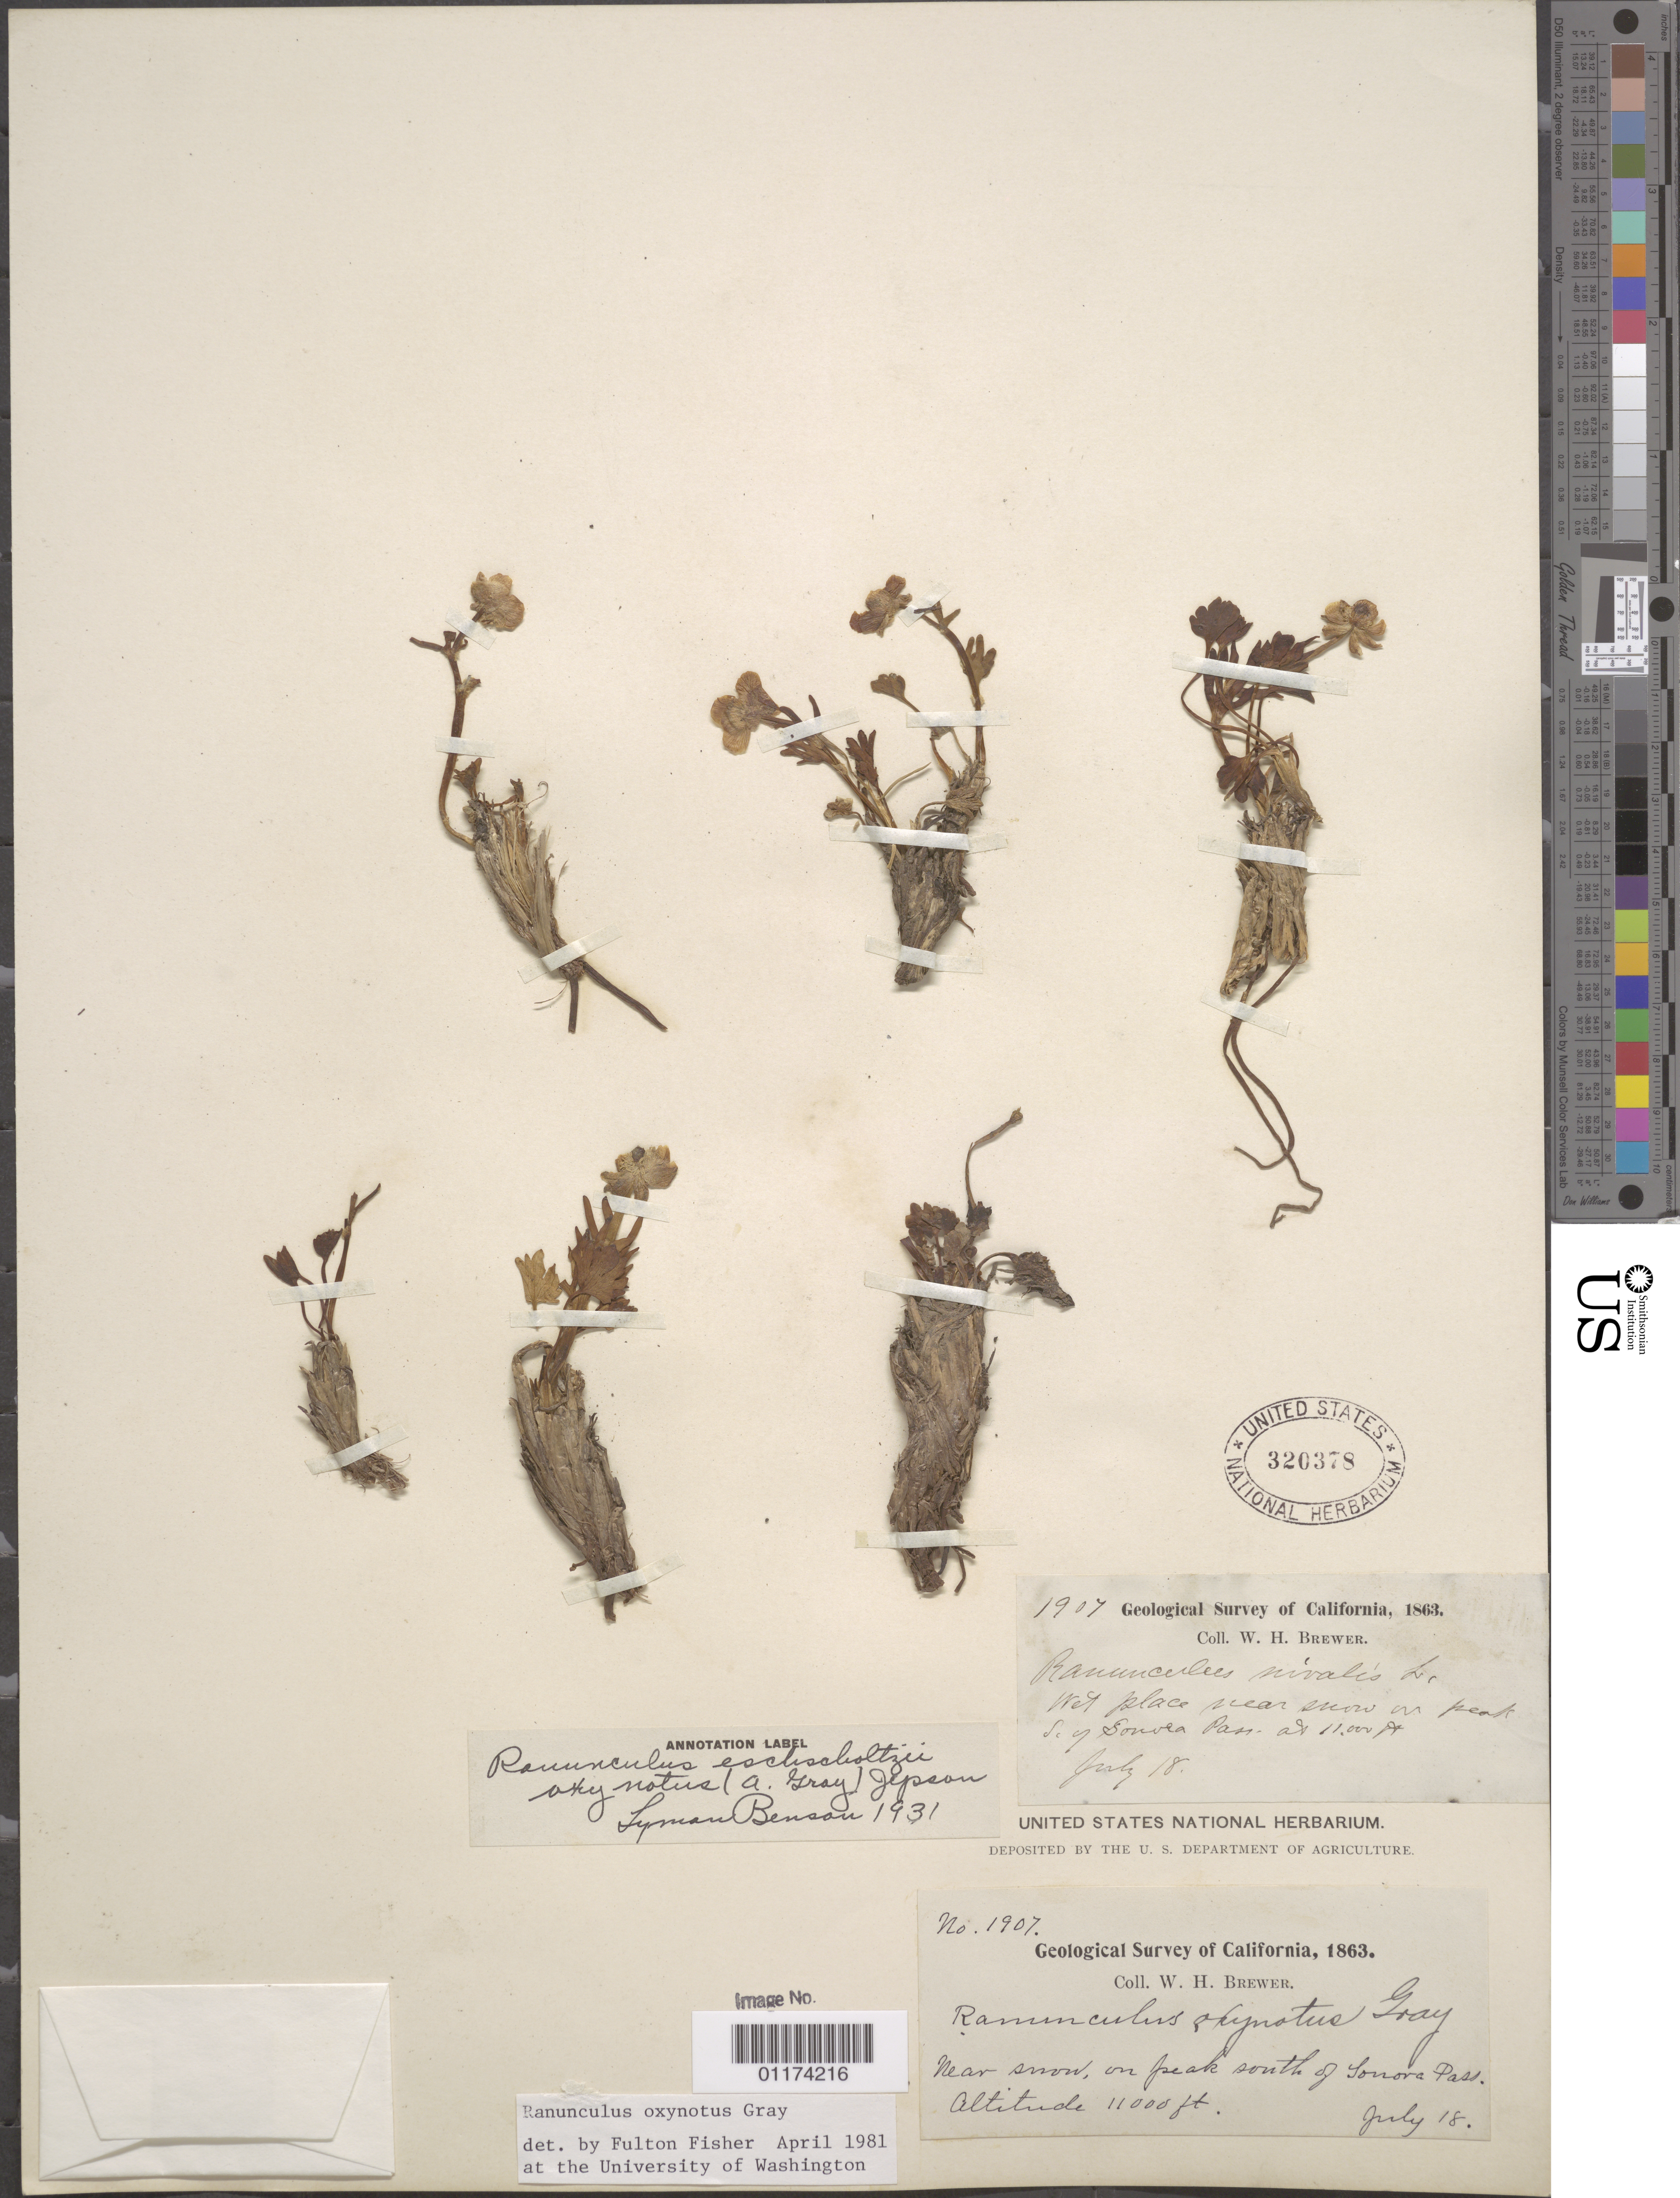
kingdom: Plantae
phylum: Tracheophyta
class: Magnoliopsida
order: Ranunculales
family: Ranunculaceae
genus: Ranunculus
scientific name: Ranunculus oxynotus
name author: A. Gray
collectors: W. H. Brewer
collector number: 1907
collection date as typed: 18 Jul 1863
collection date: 1863-07-18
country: United States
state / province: California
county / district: Mono/Tuolumne/Alpine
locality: Near Snow, on peak south of Sonora Pass.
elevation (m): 3353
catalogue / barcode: US 320378